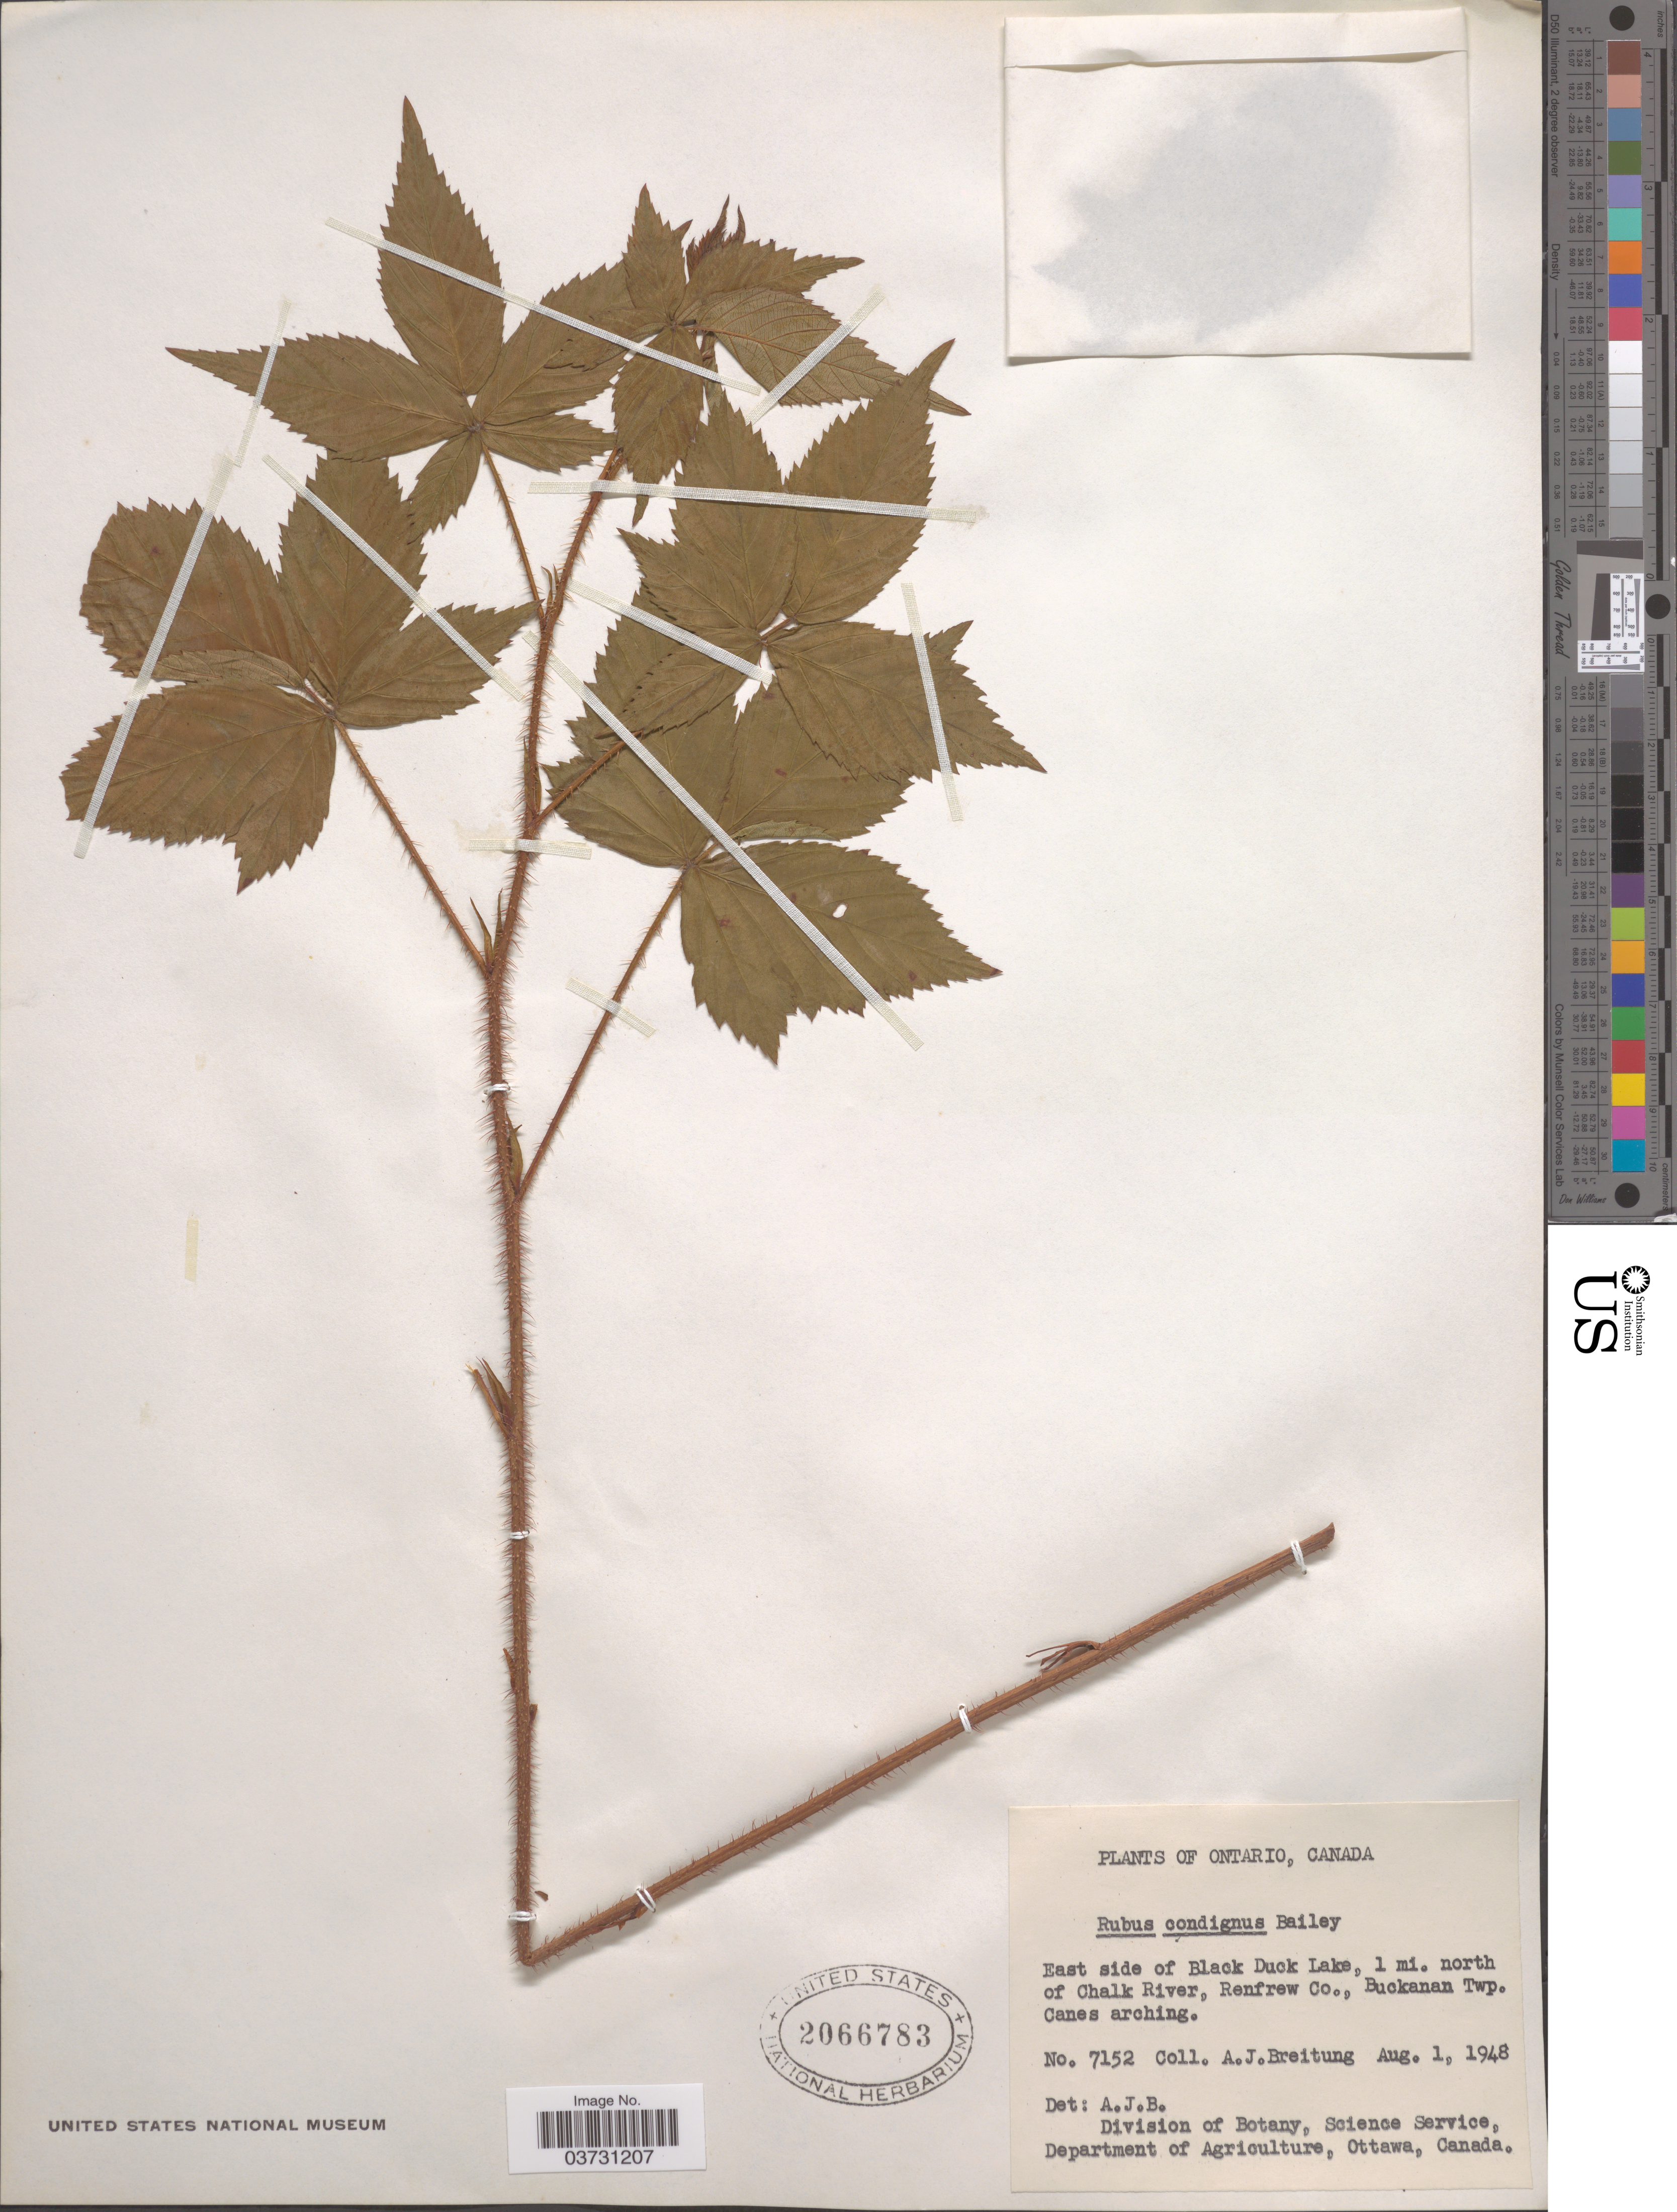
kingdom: Plantae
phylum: Tracheophyta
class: Magnoliopsida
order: Rosales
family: Rosaceae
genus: Rubus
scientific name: Rubus setosus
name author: Bigelow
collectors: A. Breitung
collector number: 7152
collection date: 1948-08-01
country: Canada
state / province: Ontario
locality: East side of Black Duck Lake, 1 mi. north of Chalk River, Renfrew Co., Buckanan Twp.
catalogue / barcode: US 2066783